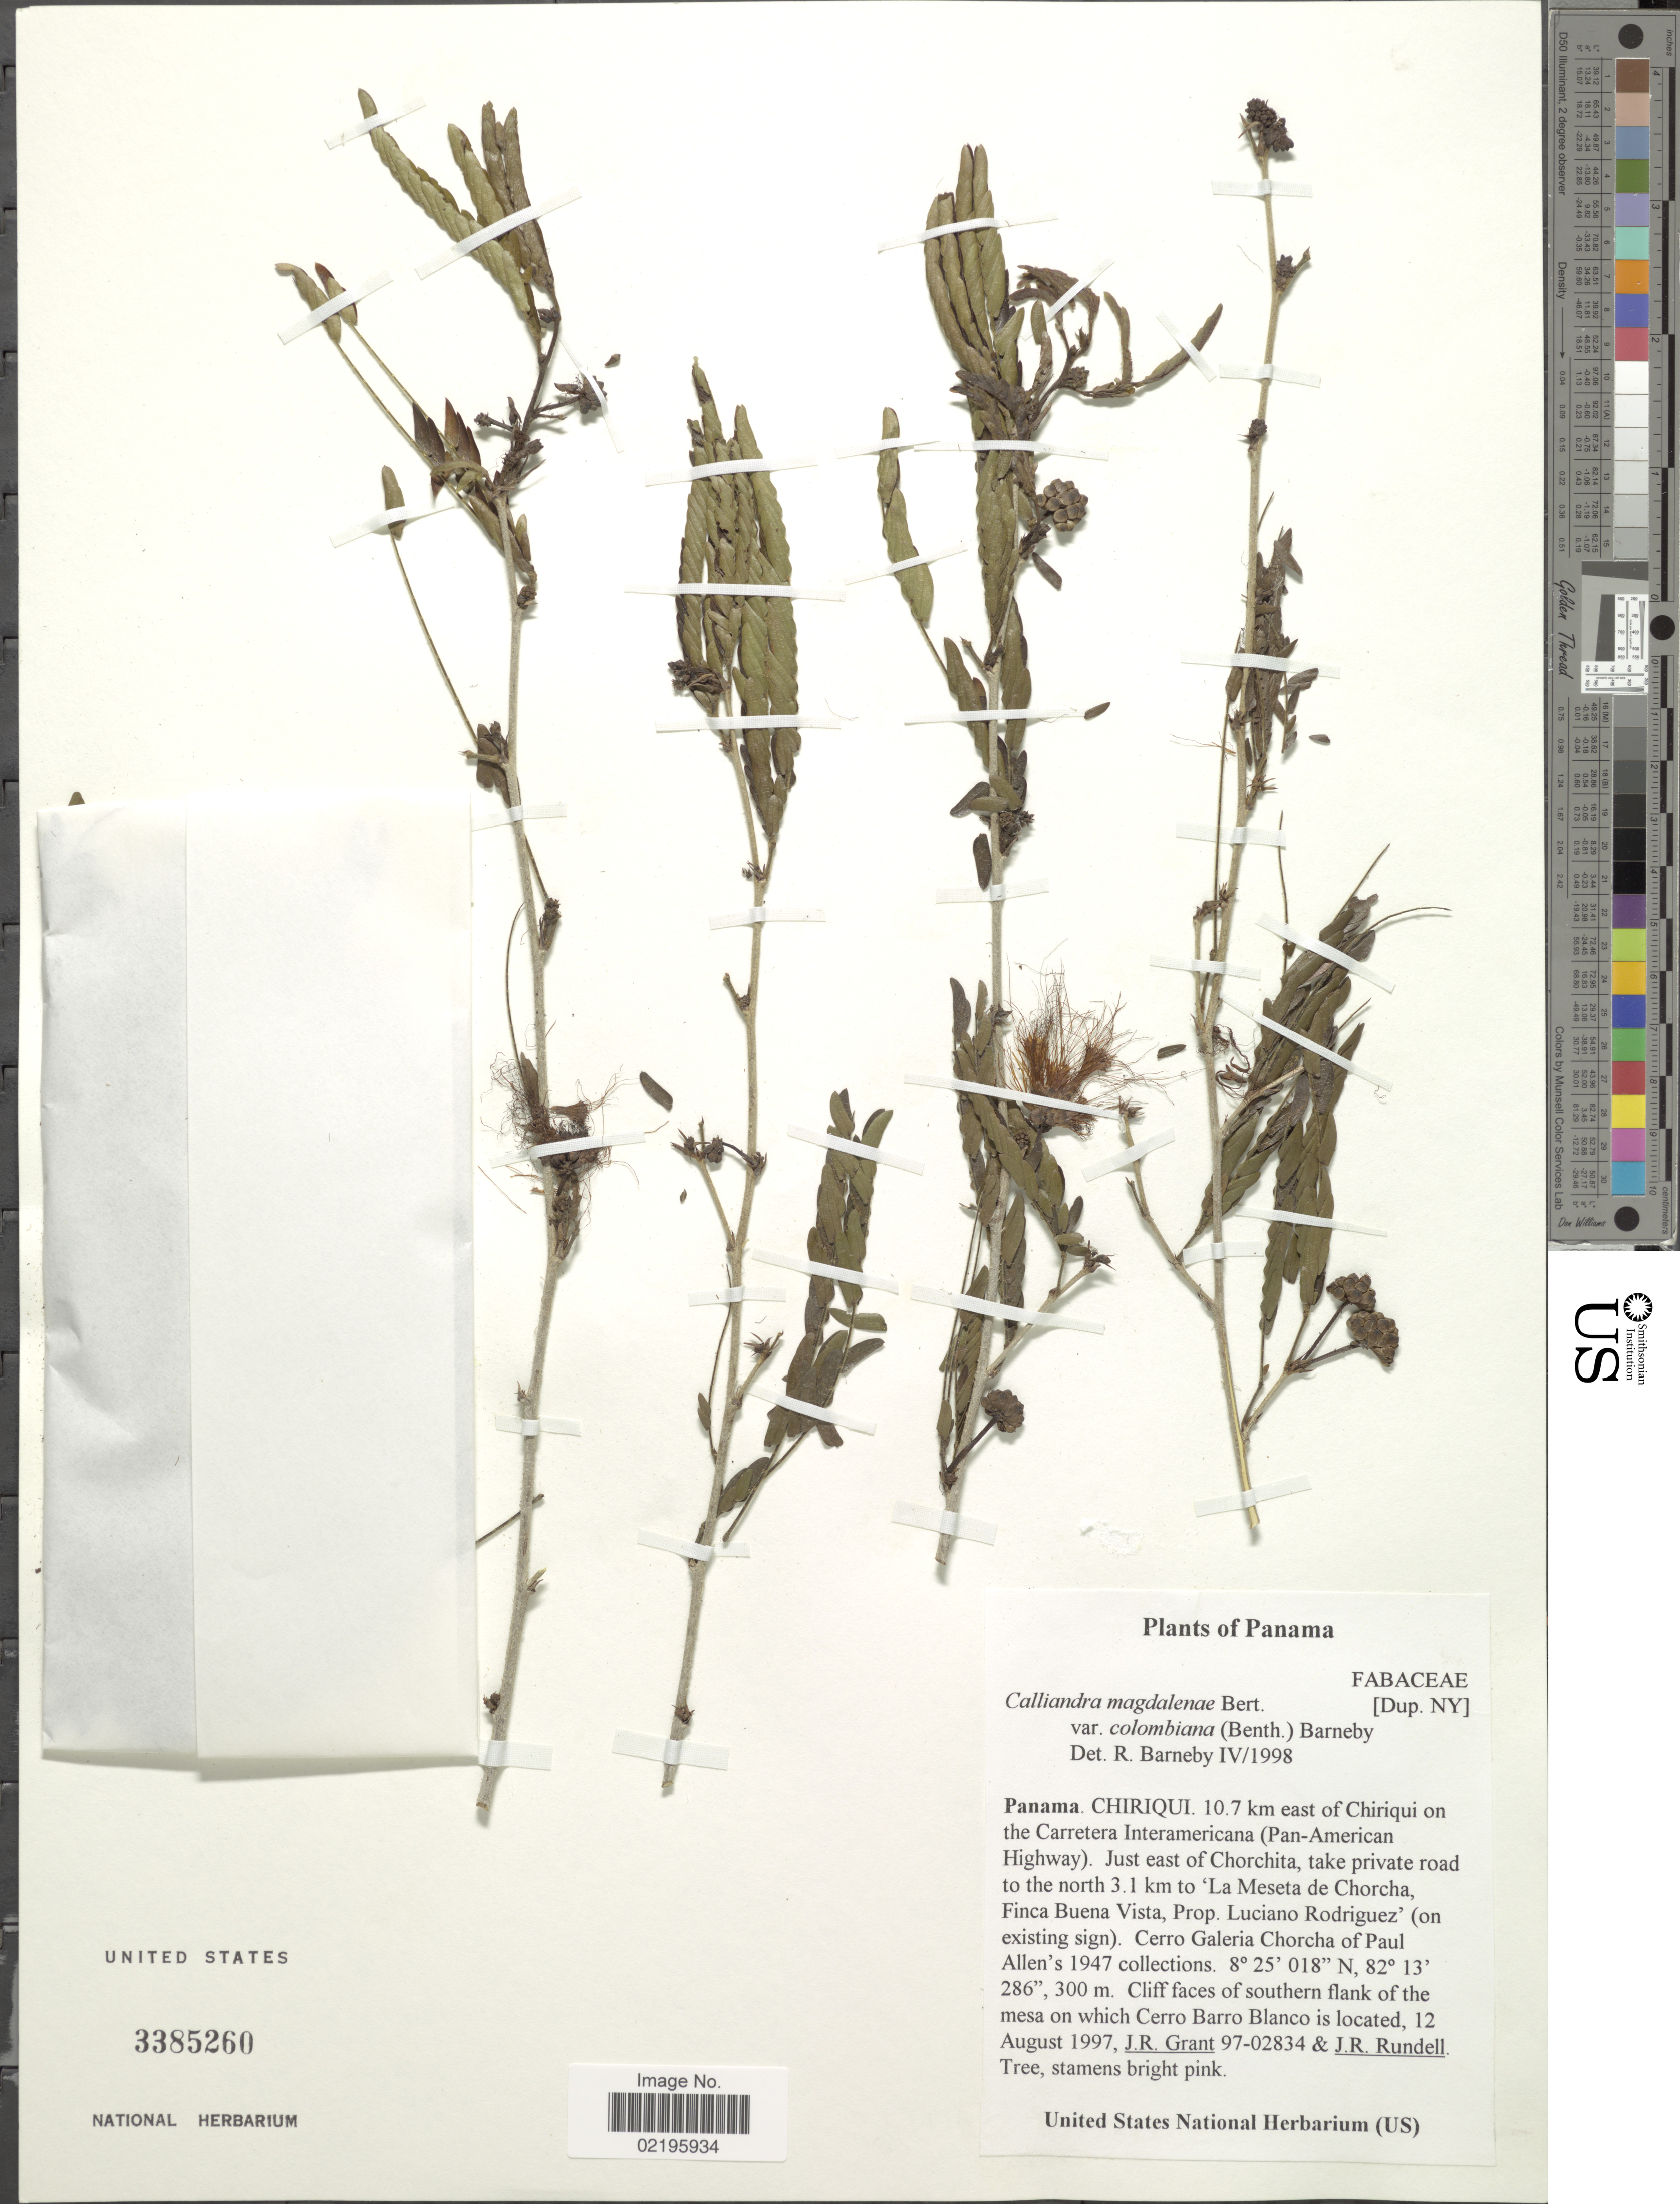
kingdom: Plantae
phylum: Tracheophyta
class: Magnoliopsida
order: Fabales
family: Fabaceae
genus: Calliandra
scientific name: Calliandra magdalenae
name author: (Bertero ex DC.) Benth.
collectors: J. Grant & J. R. Rundell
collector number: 97-02834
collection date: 1997-08-12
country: Panama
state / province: Chiriqui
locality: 10.7 km east of Chiriqui on the Carretera Interamericana (Pan-American Highway). Just east of Chorchita, take private road to the north 3.1 km to La Meseta de Chorcha, Finca Buena Vista, Prop. Luciano Rodriguez (on existing sign). Cerro Galeria Chorcha of Paul Allen's collection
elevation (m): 300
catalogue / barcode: US 3385260